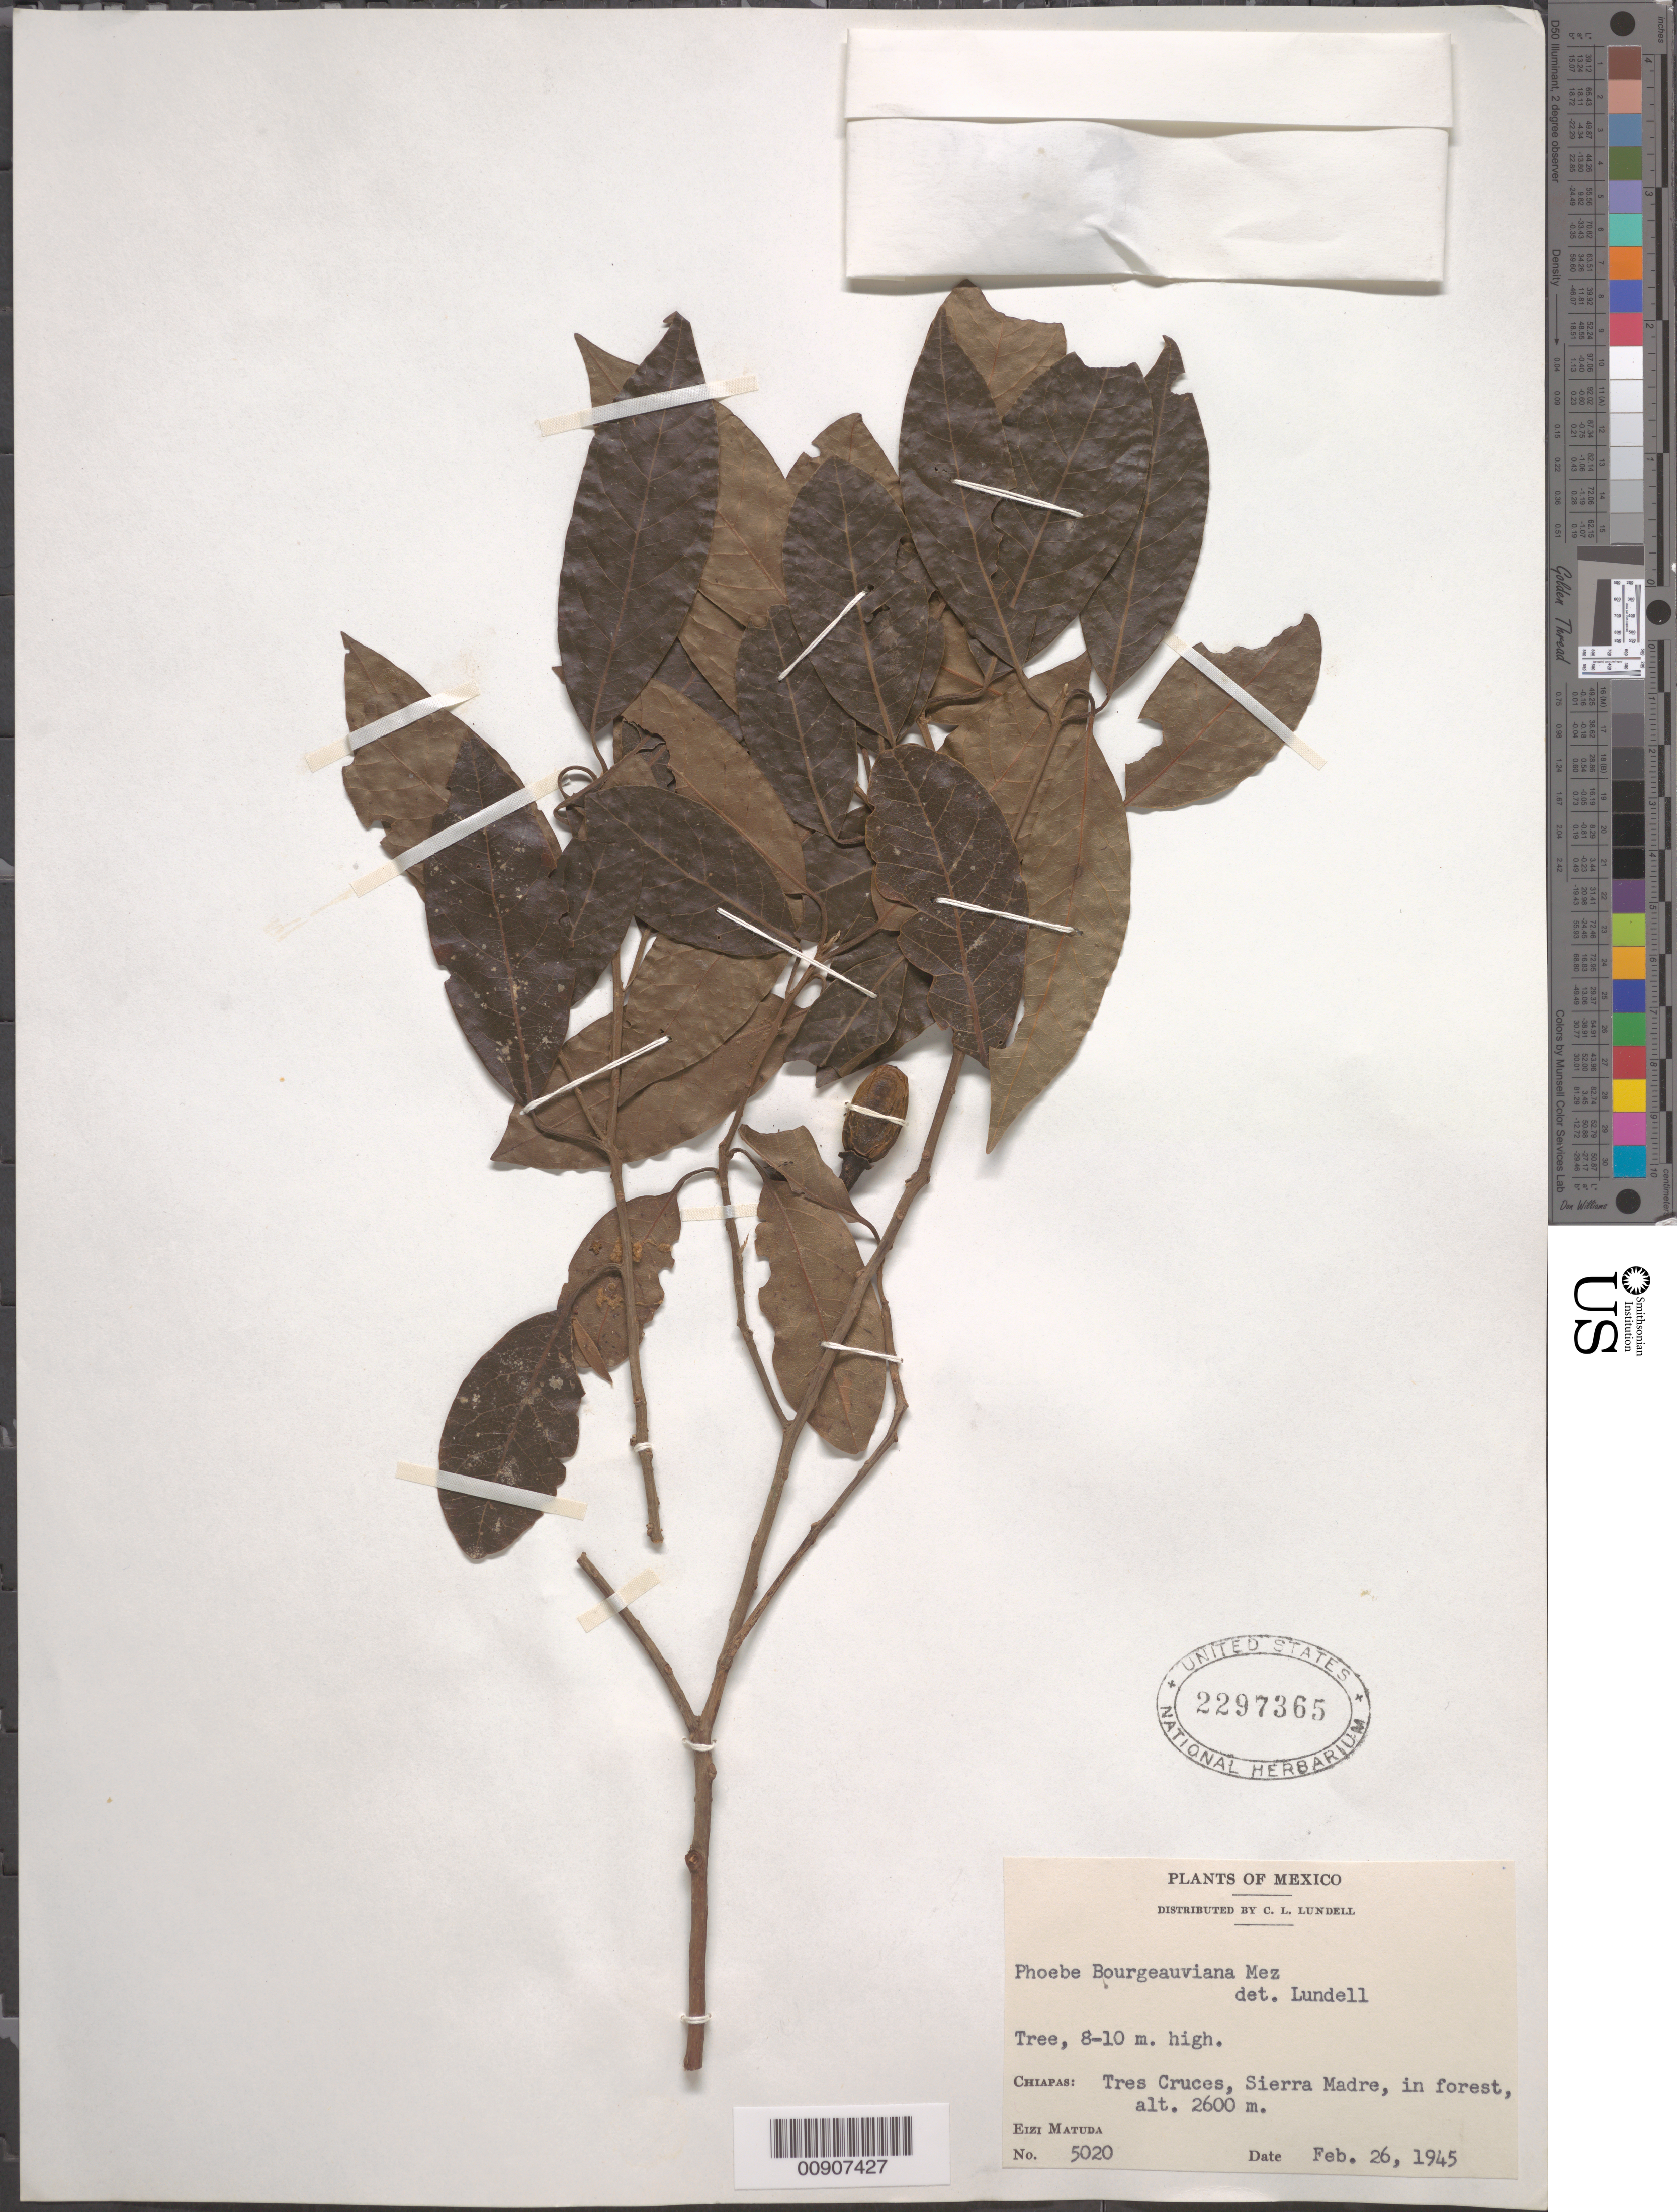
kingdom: Plantae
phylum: Tracheophyta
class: Magnoliopsida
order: Laurales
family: Lauraceae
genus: Phoebe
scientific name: Phoebe bourgeauviana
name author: Mez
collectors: E. Matuda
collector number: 5020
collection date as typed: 26 Feb 1945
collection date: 1945-02-26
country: Mexico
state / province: Chiapas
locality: Chiapas: Tres Cruces, Sierra Madre.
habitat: In forest.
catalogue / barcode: US 2297365